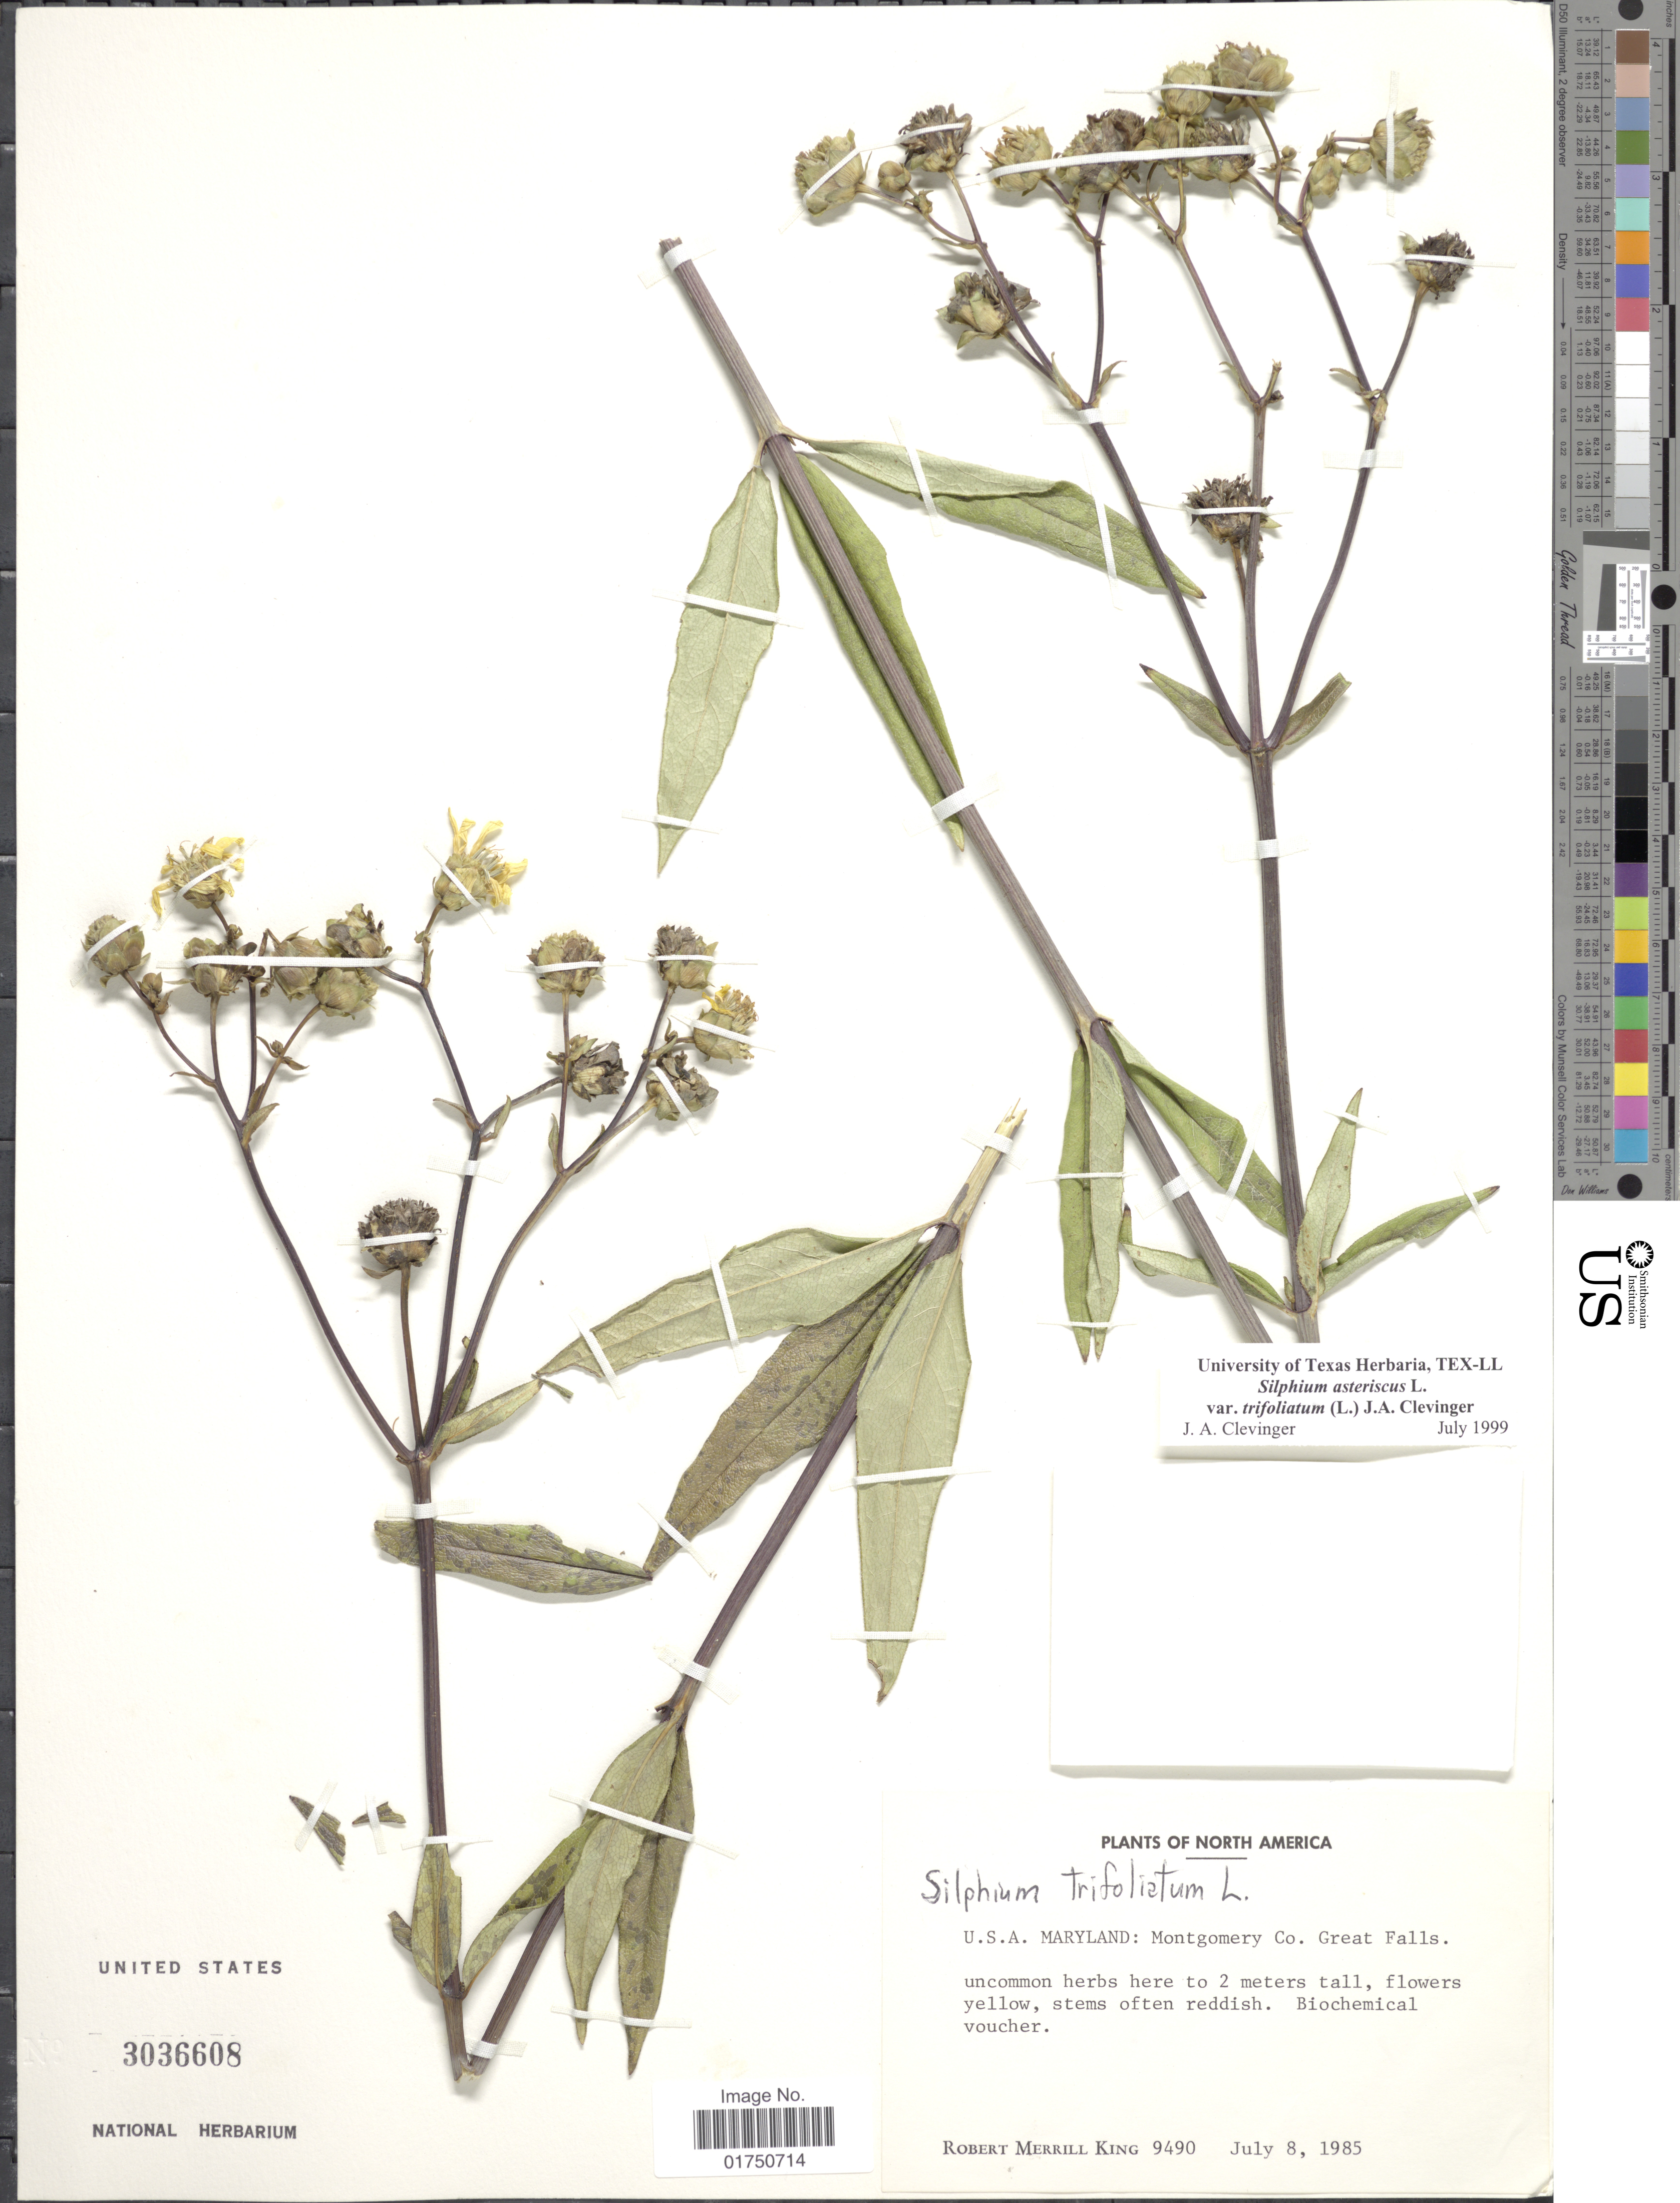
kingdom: Plantae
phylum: Tracheophyta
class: Magnoliopsida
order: Asterales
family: Asteraceae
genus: Silphium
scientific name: Silphium asteriscus var. trifoliatum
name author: (L.) Clevinger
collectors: R. M. King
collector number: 9490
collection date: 1985-07-08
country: United States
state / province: Maryland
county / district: Montgomery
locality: U.S.A. Maryland: Montgomery Co. Great Falls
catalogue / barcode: US 3036608